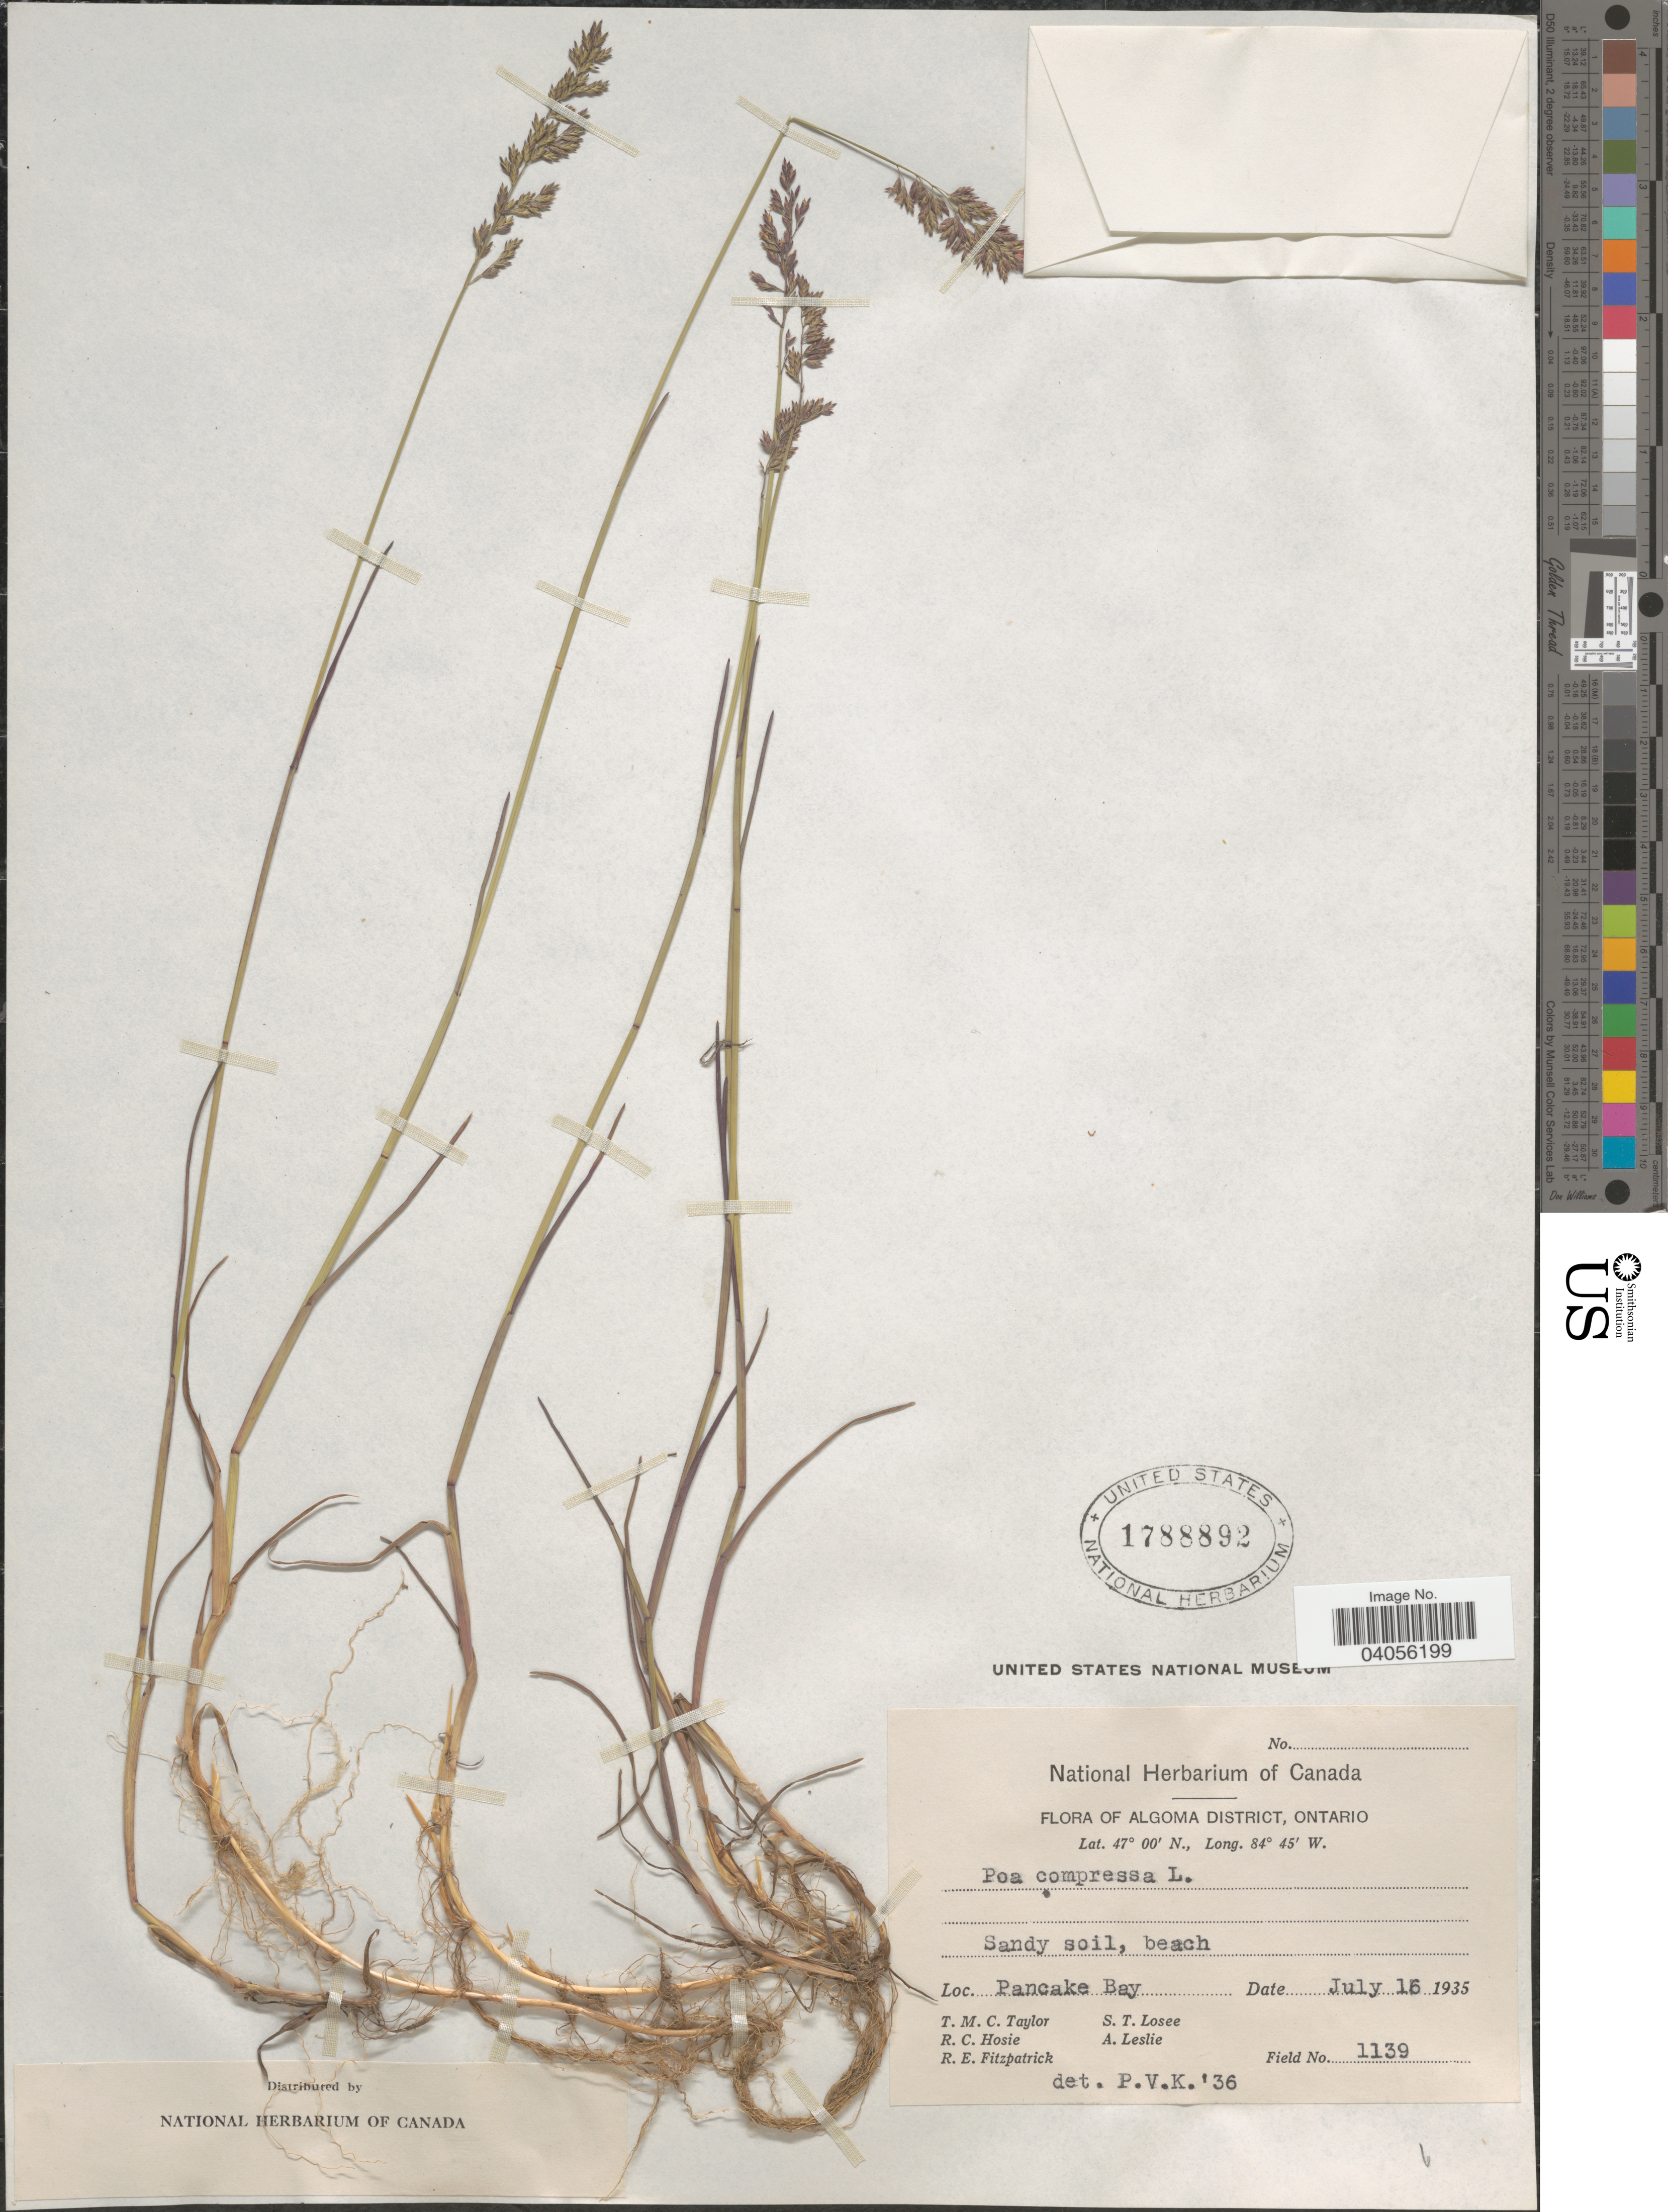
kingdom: Plantae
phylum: Tracheophyta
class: Liliopsida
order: Poales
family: Poaceae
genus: Poa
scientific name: Poa compressa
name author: L.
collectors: T. M. C. Taylor, R. Hosie, R. Fitzpatrick, S. Losee & A. Leslie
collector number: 1139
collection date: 1935-07-16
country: Canada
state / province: Ontario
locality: Algoma District. Pancake Bay.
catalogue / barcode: US 1788892